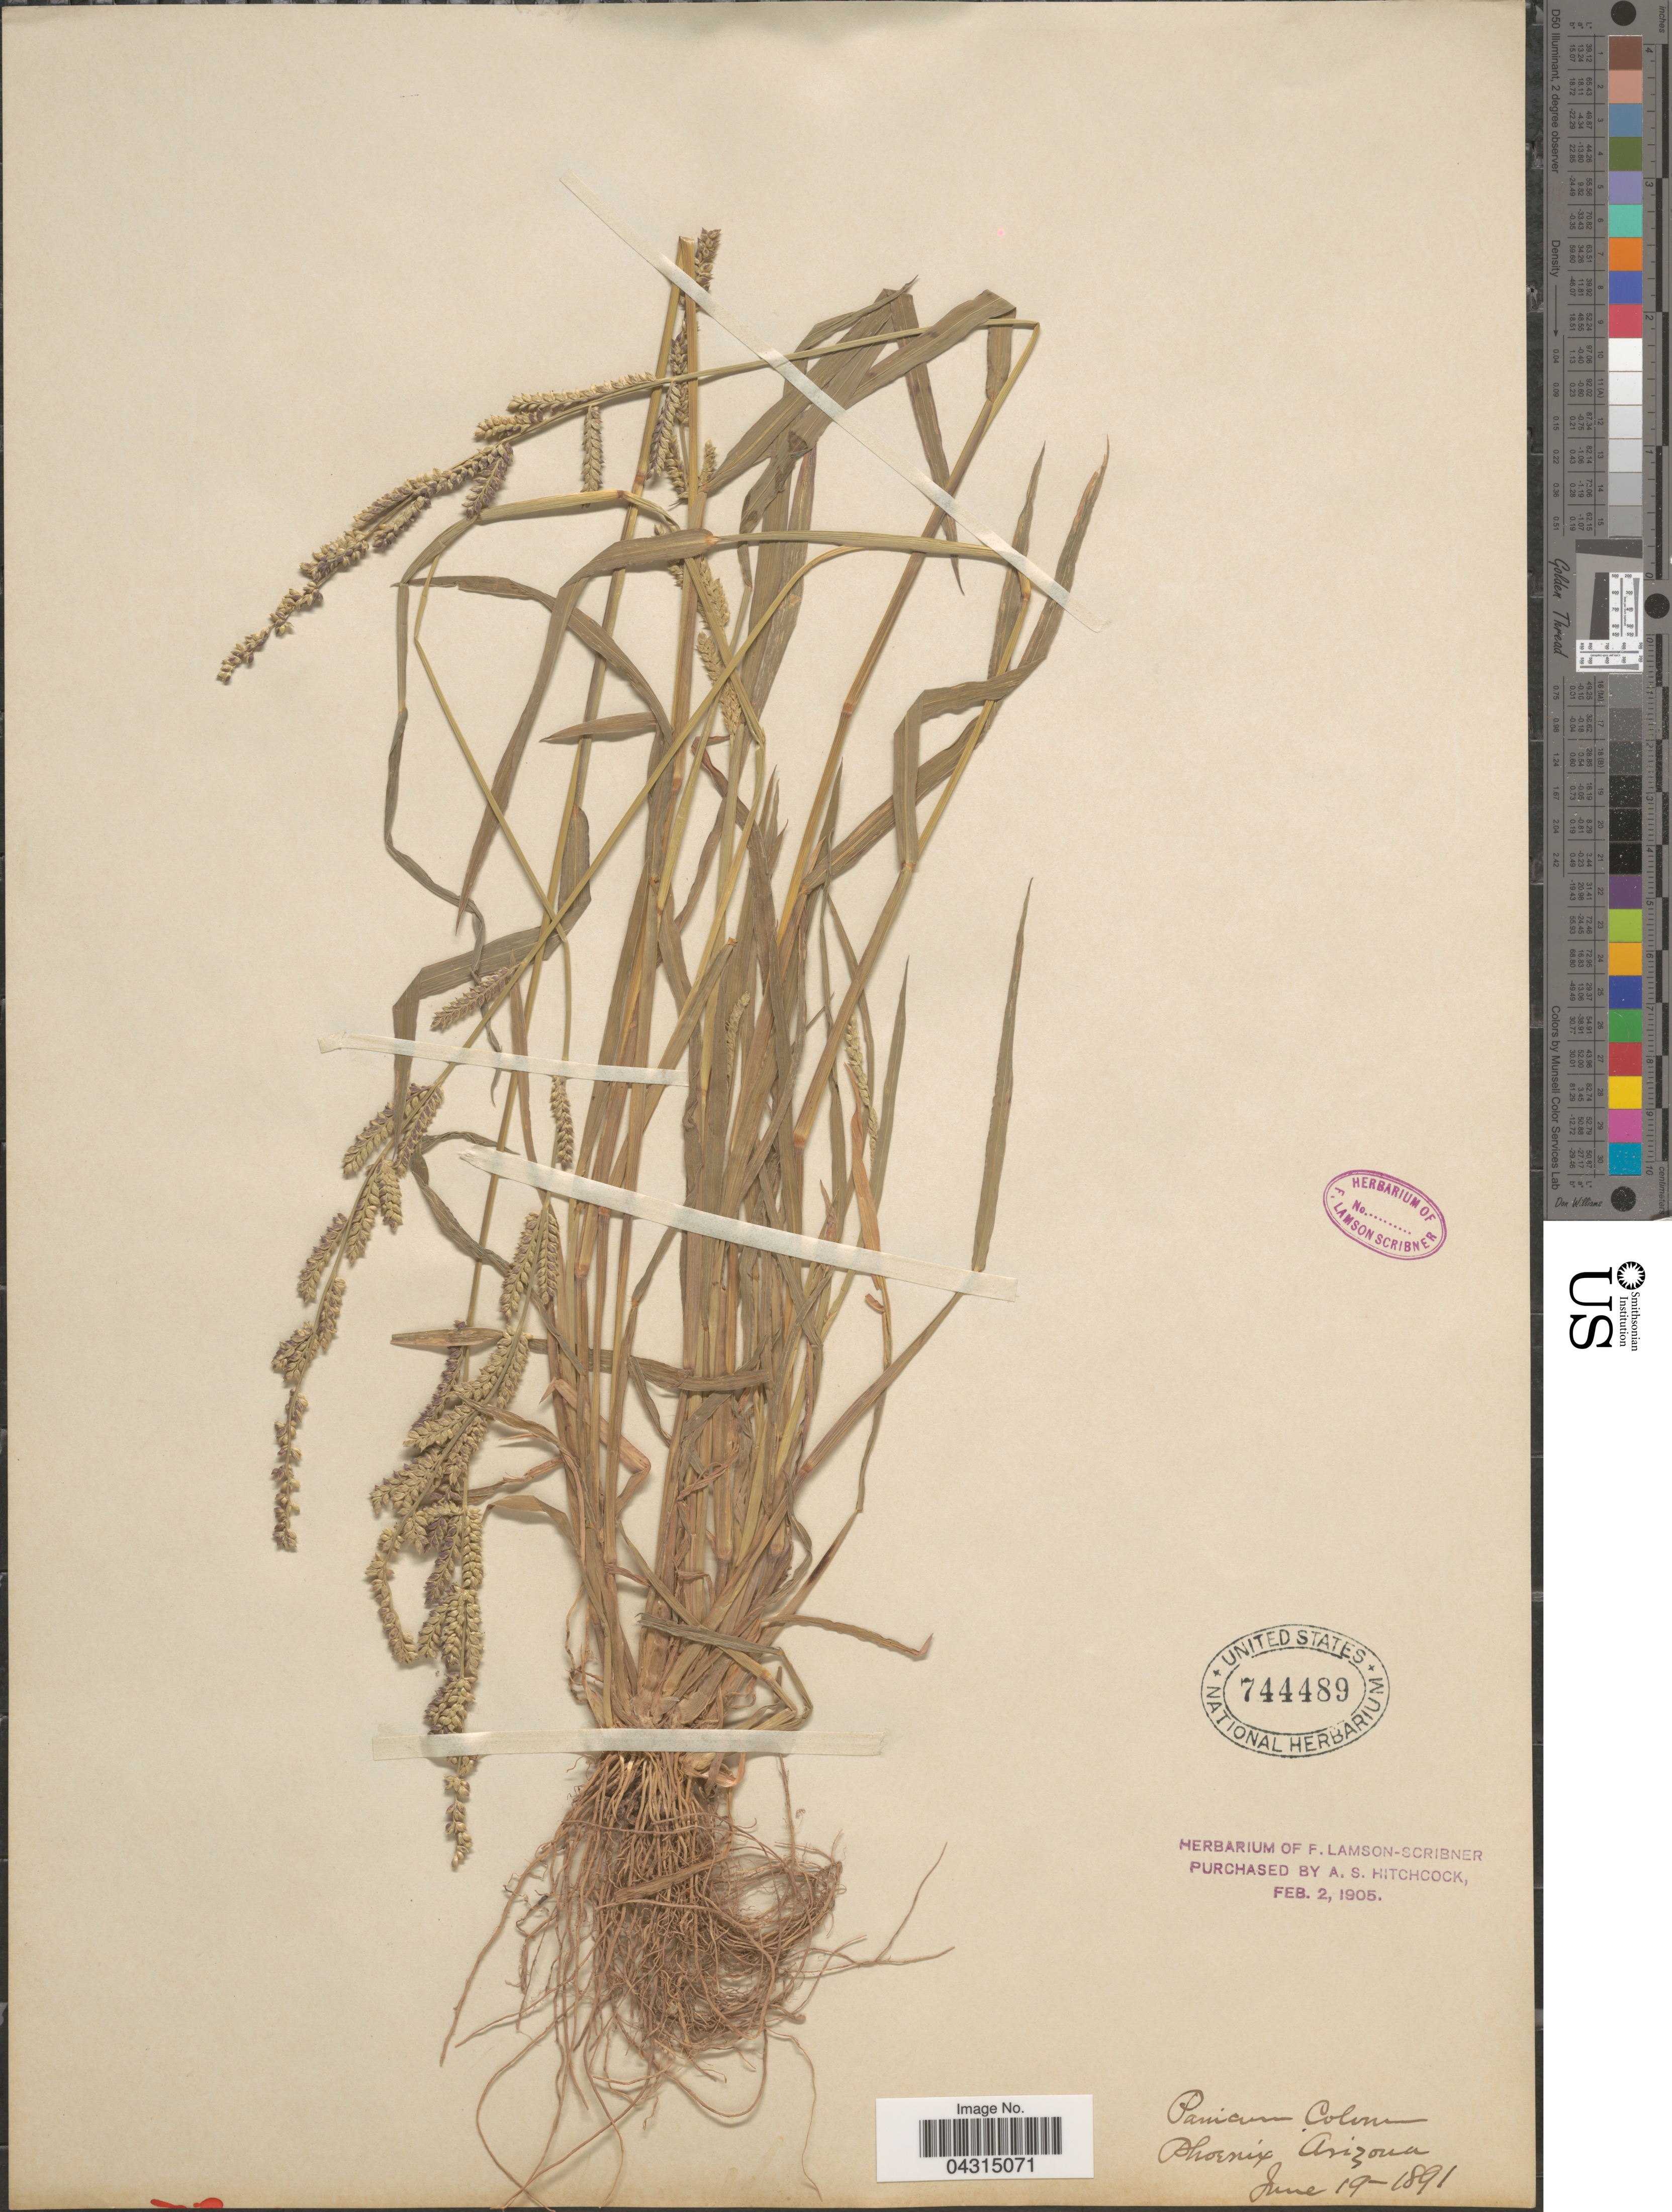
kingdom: Plantae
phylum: Tracheophyta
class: Liliopsida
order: Poales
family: Poaceae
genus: Echinochloa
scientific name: Echinochloa colona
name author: (L.) Link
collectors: ex herb. F. Lamson Scribner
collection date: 1891-06-19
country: United States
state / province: Arizona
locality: Phoenix.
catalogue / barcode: US 744489